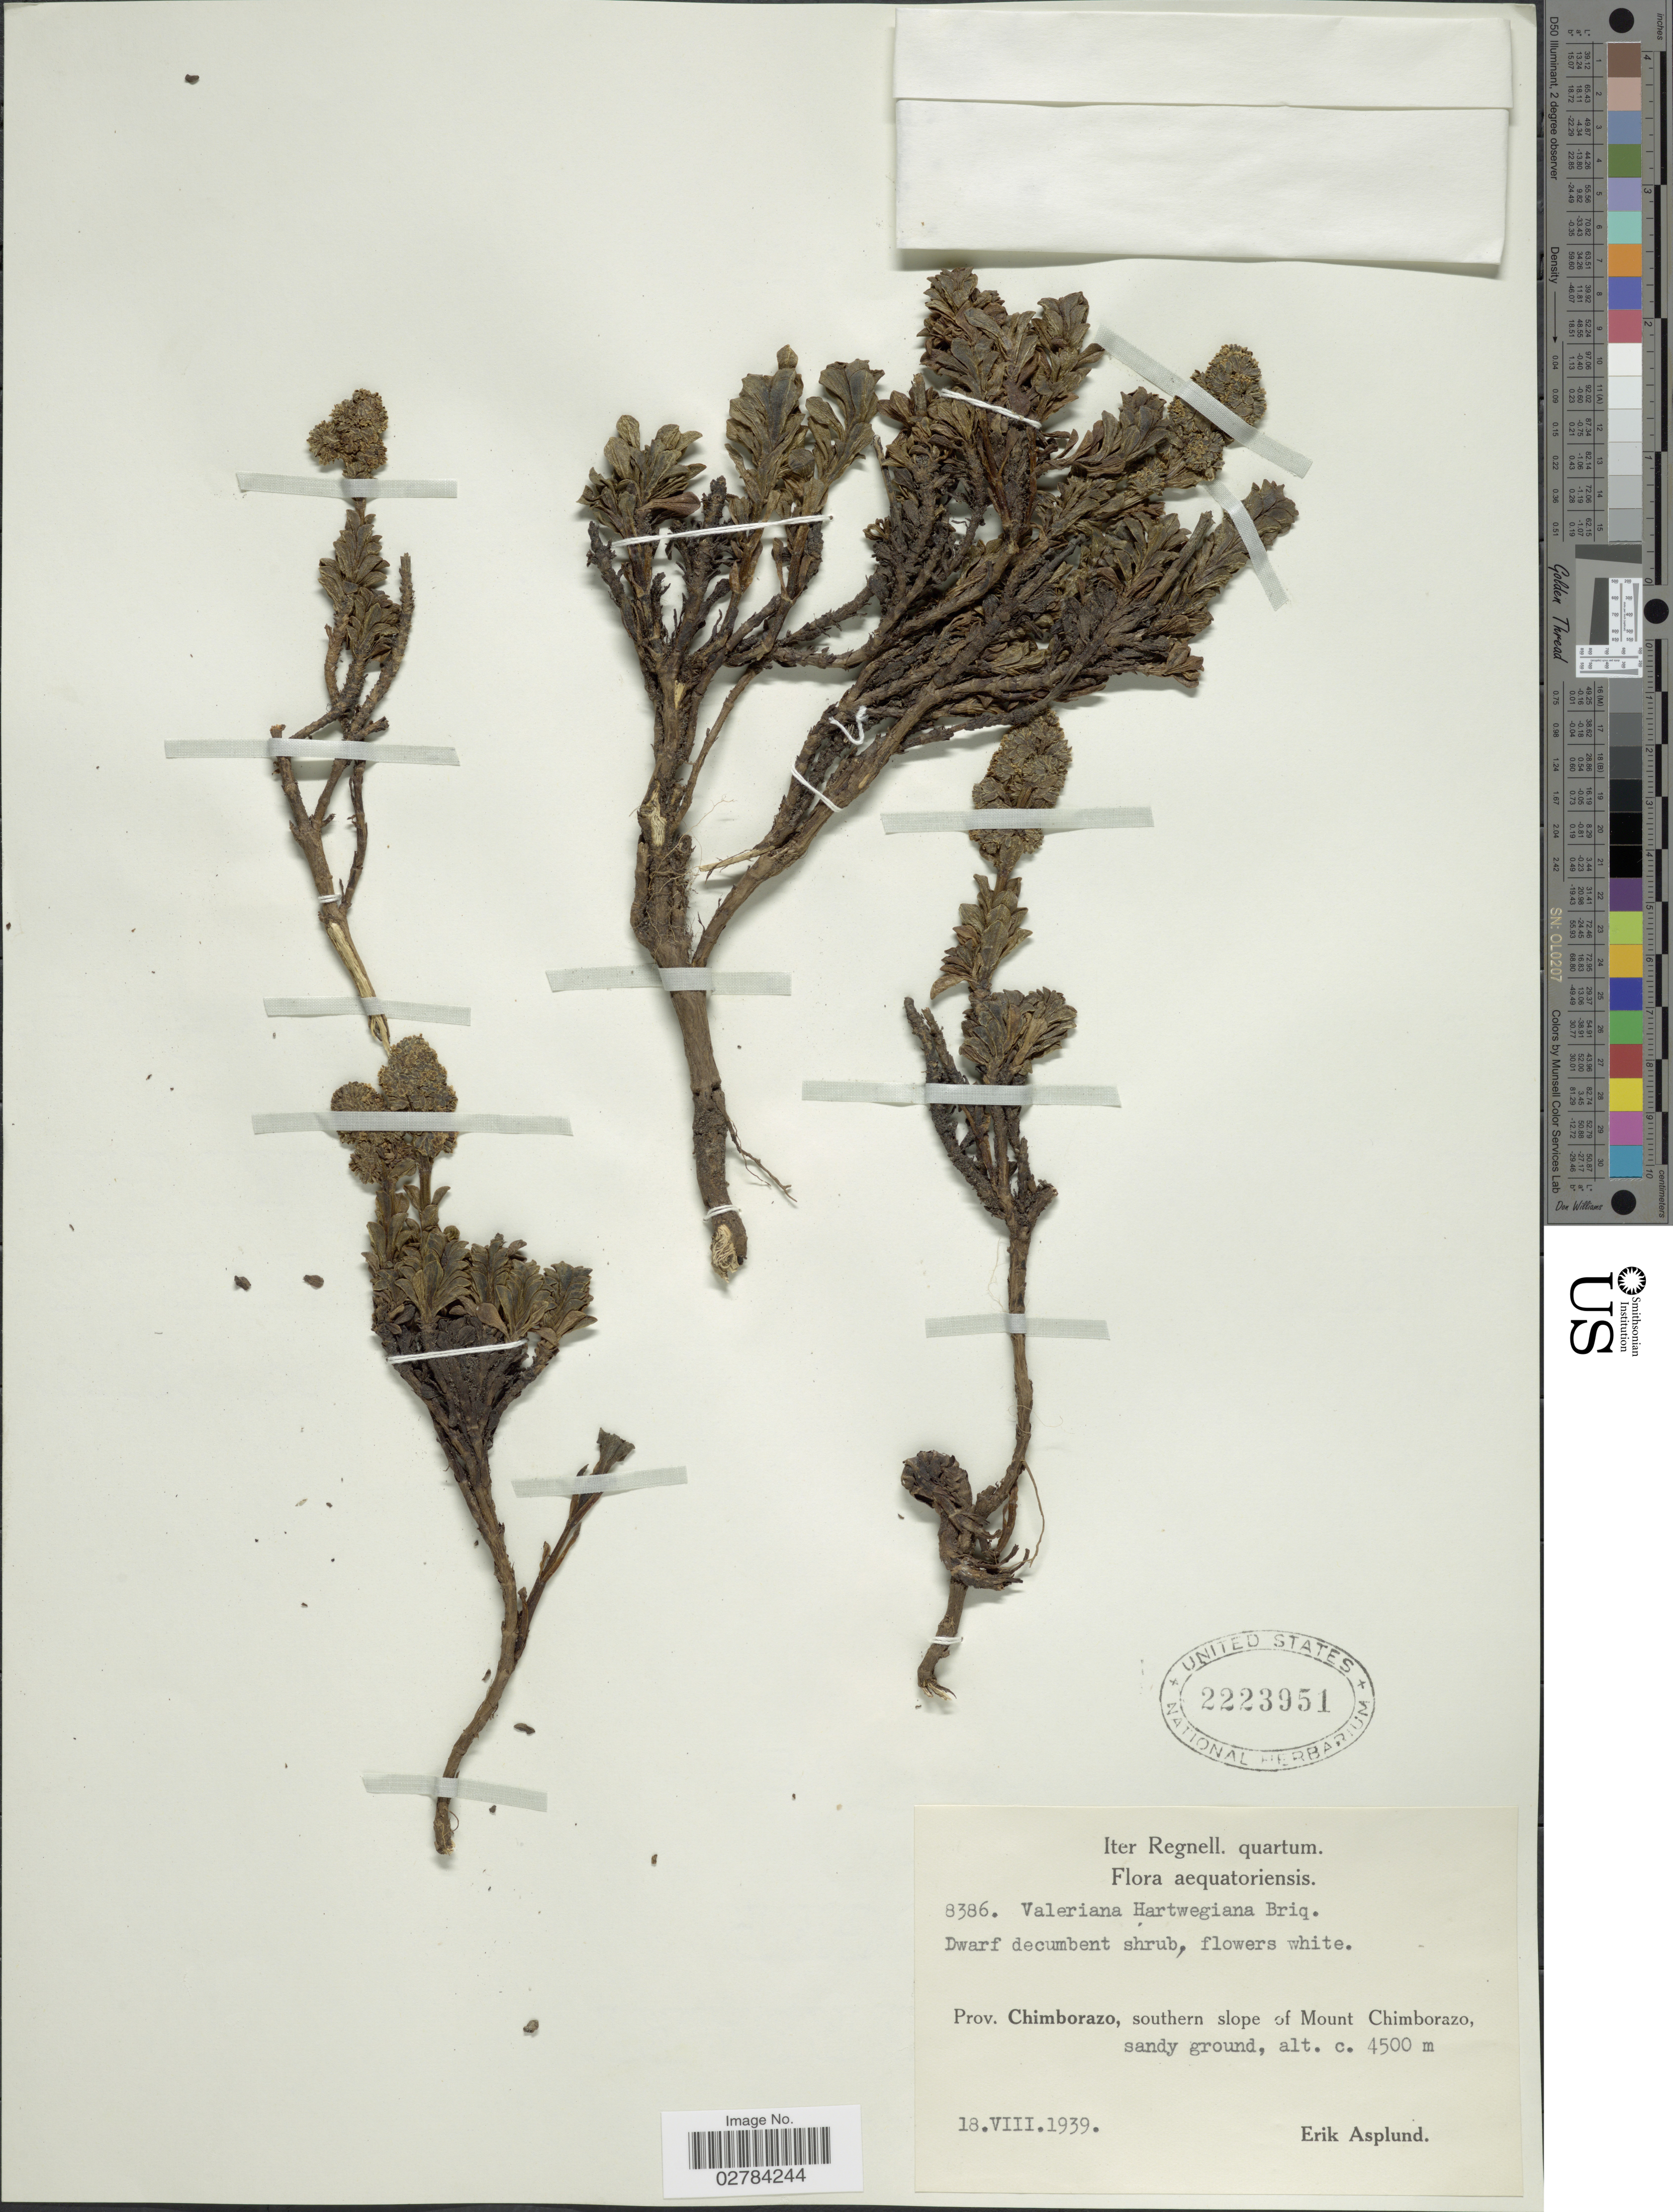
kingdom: Plantae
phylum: Tracheophyta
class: Magnoliopsida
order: Dipsacales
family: Caprifoliaceae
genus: Valeriana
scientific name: Valeriana alypifolia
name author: Kunth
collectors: E. Asplund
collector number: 8386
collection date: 1939-08-18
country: Ecuador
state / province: Chimborazo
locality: Prov. Chimborazo, southern slope of Mount Chimborazo.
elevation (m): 4500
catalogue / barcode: US 2223951